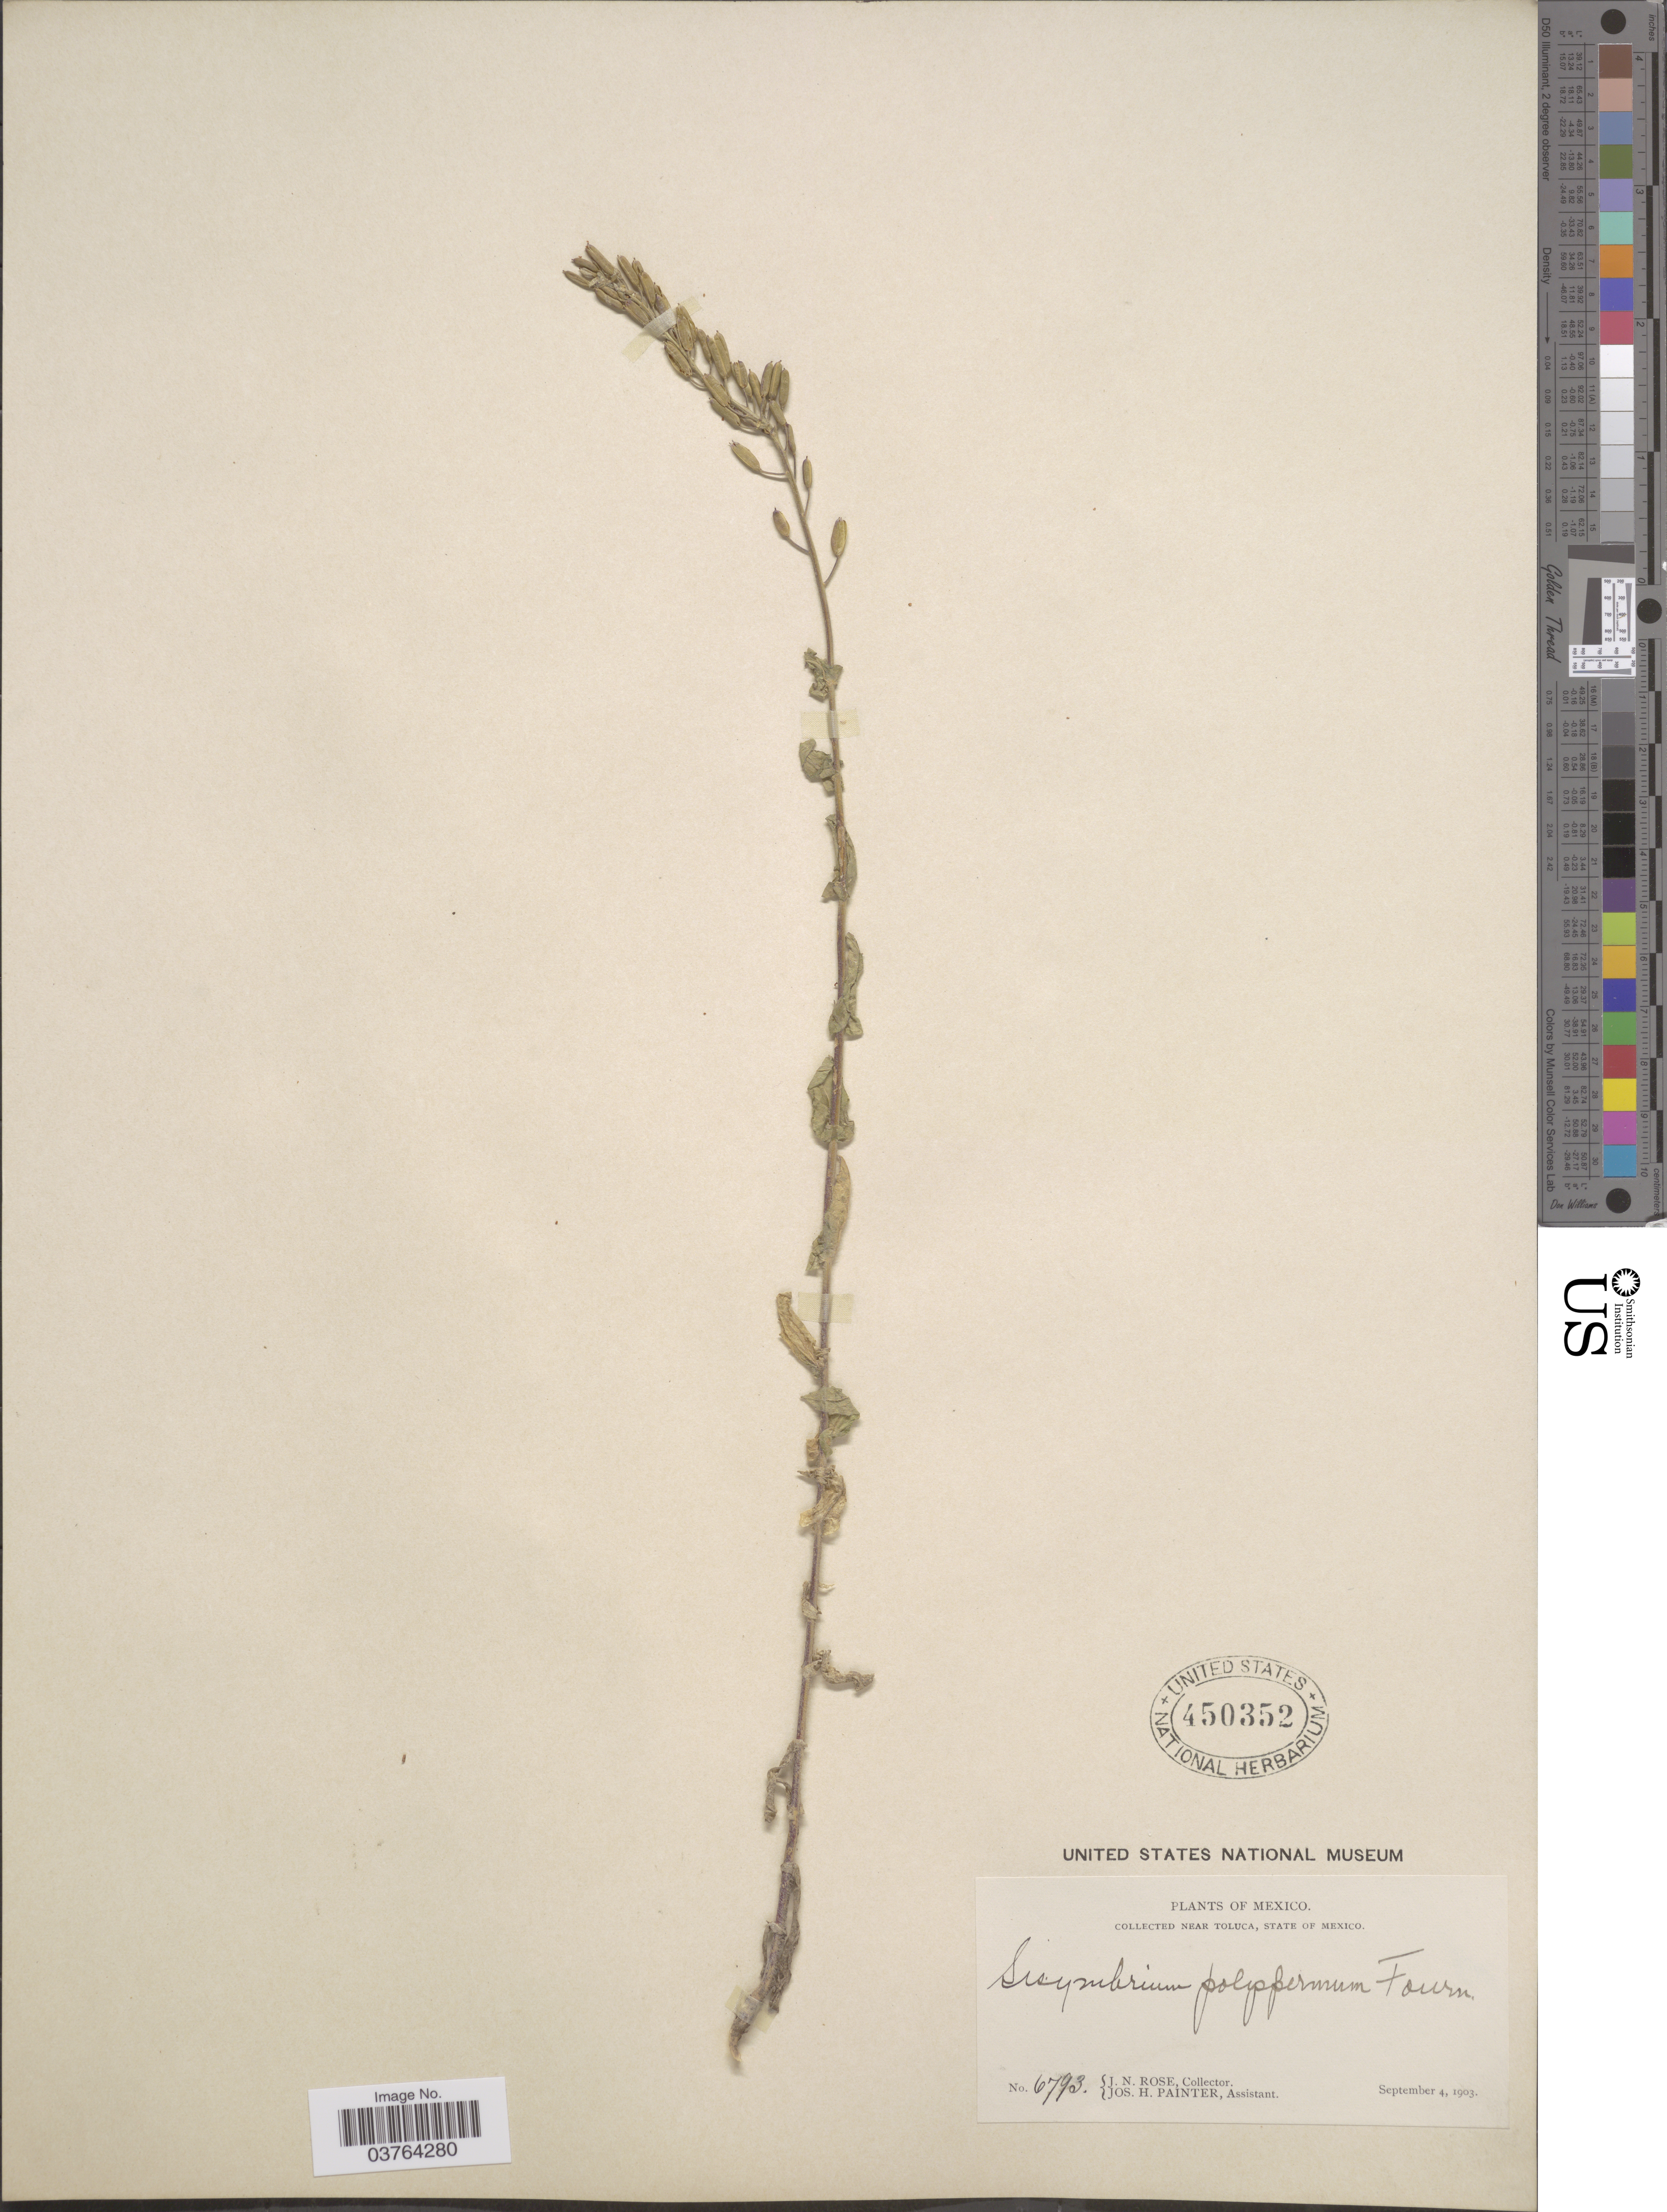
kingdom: Plantae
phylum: Tracheophyta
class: Magnoliopsida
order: Brassicales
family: Brassicaceae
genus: Halimolobos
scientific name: Halimolobos polyspermus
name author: O.E. Schulz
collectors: J. N. Rose & J. H. Painter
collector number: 6793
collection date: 1903-09-04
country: Mexico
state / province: México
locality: Near Toluca.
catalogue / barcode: US 450352